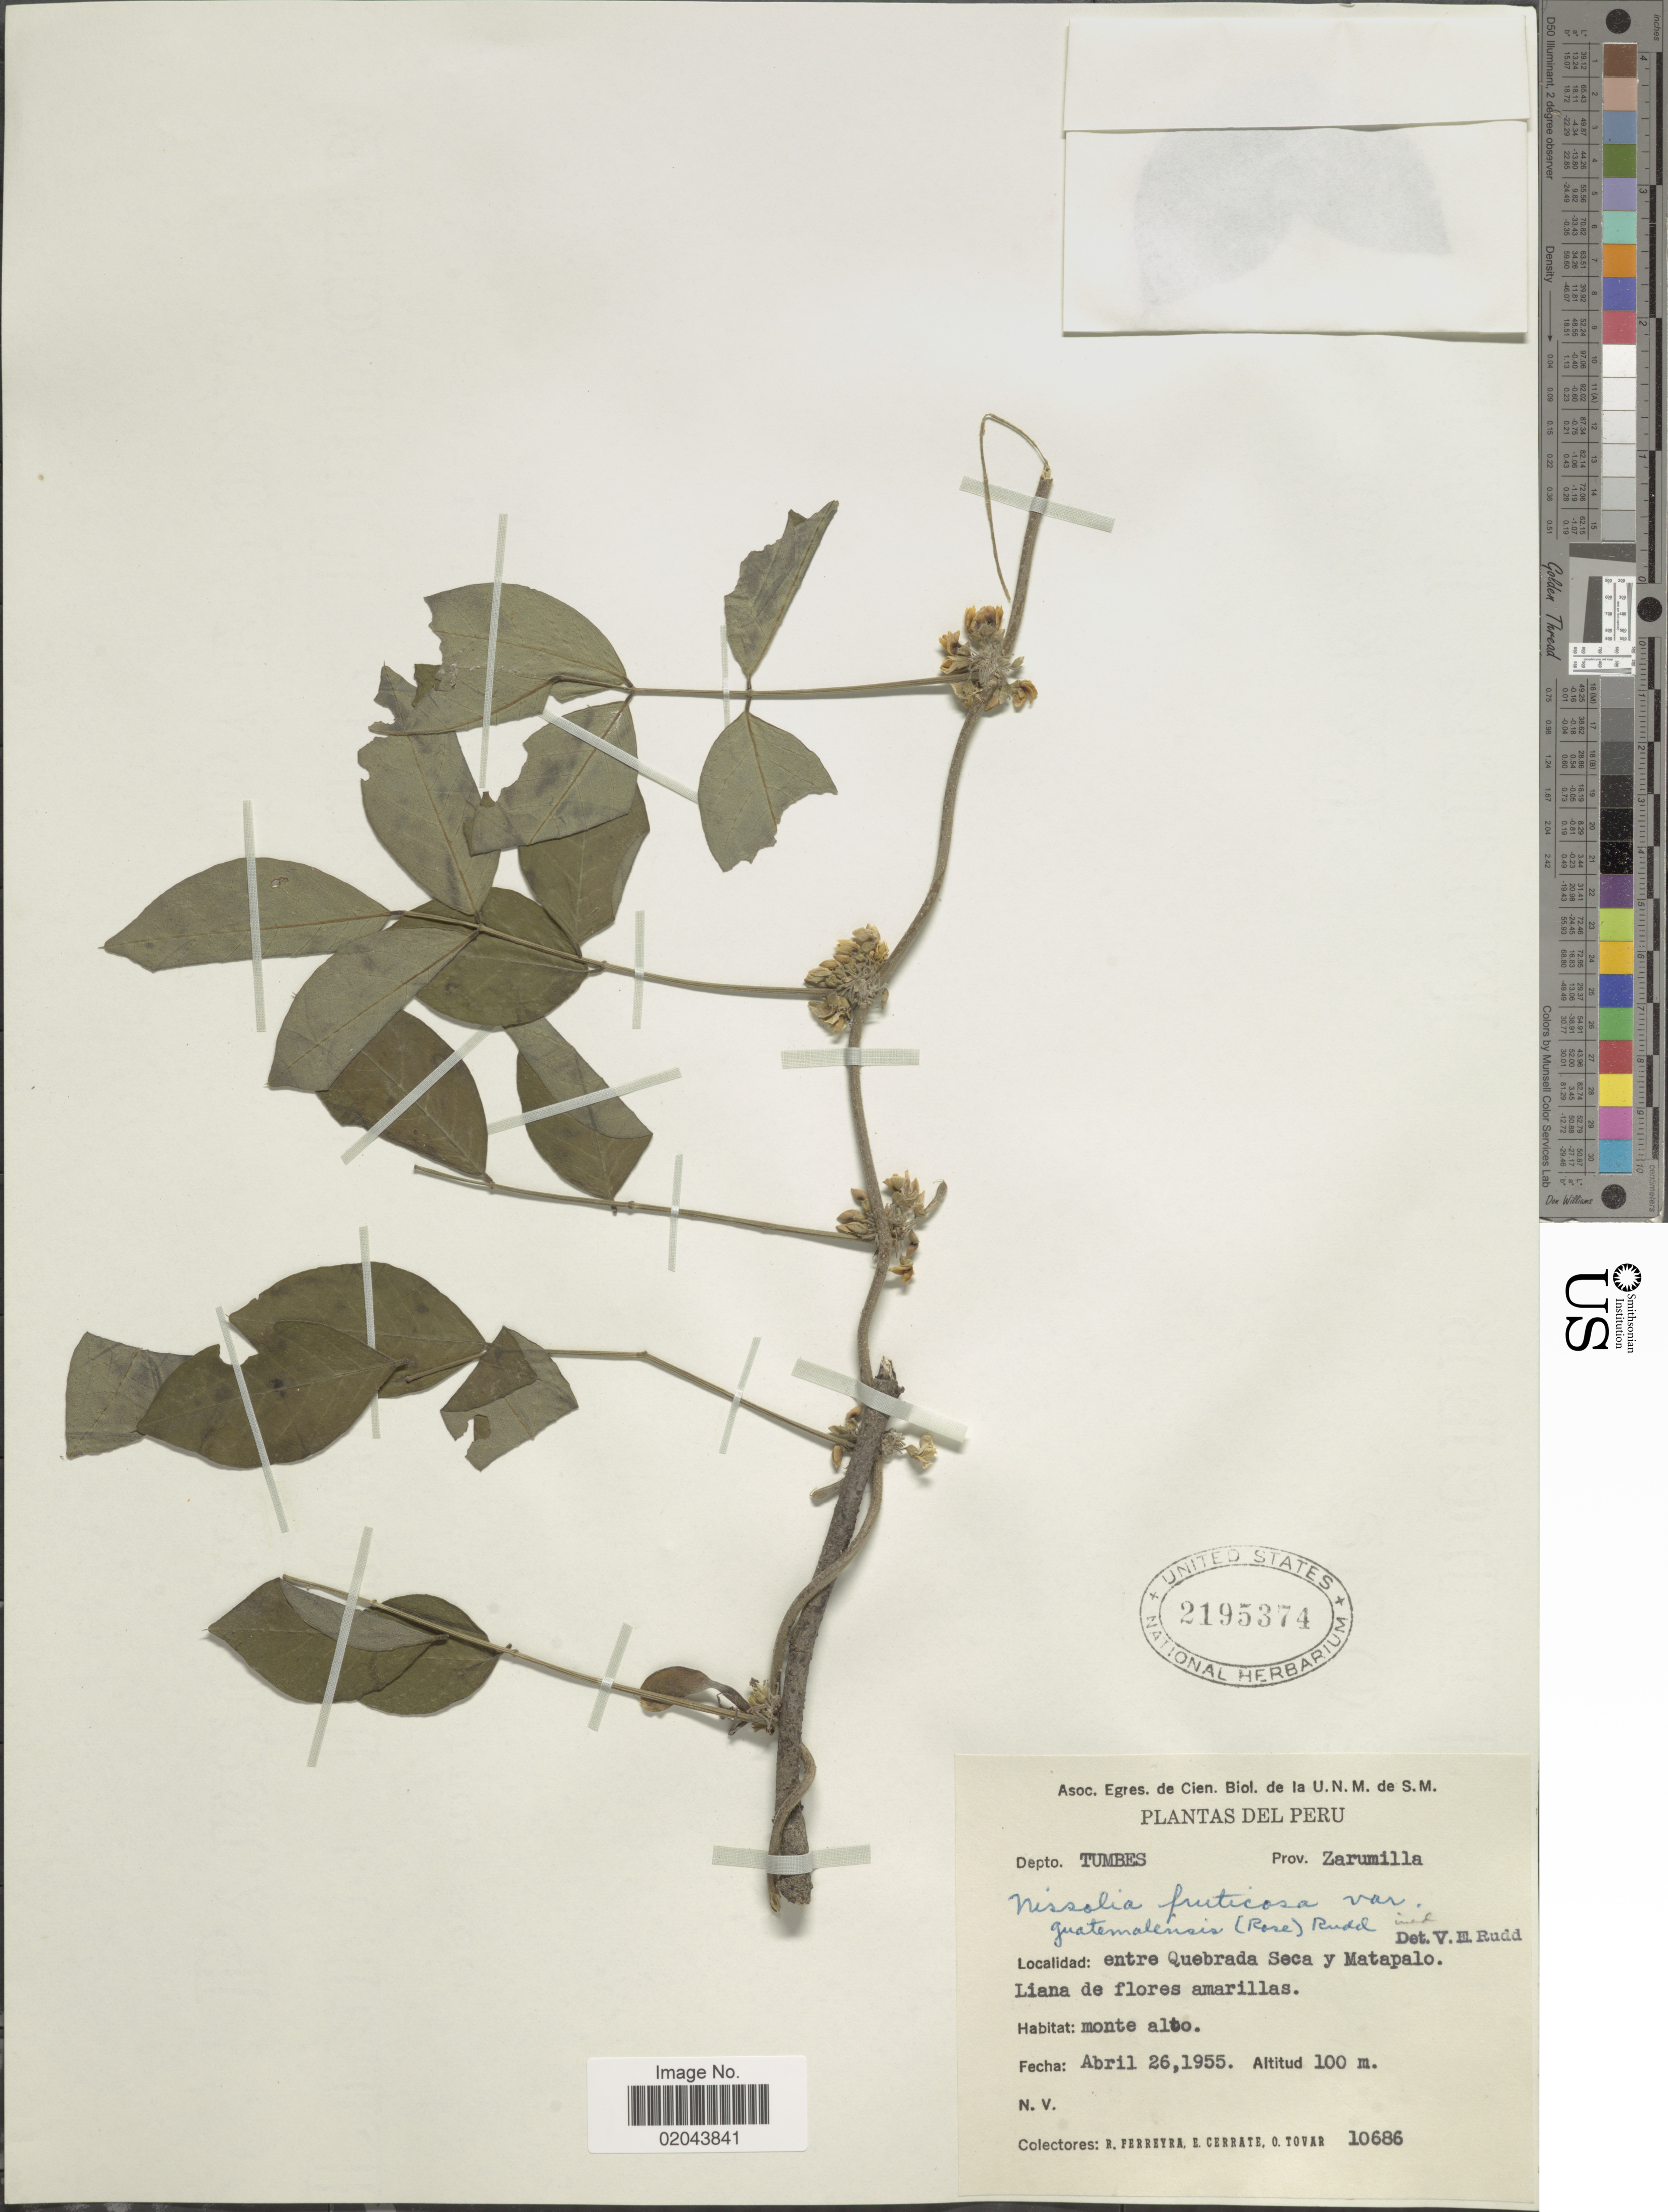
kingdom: Plantae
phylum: Tracheophyta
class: Magnoliopsida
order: Fabales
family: Fabaceae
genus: Nissolia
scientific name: Nissolia fruticosa var. guatemalensis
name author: (Rose) Rudd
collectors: R. A. Ferreyra, E. Cerrate & Ó. Tovar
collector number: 10686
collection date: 1955-04-26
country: Peru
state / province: Tumbes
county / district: Zarumilla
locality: Prov. Zarumilla, entre Quebrada Seca y Matapalo.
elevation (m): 100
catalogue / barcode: US 2195374